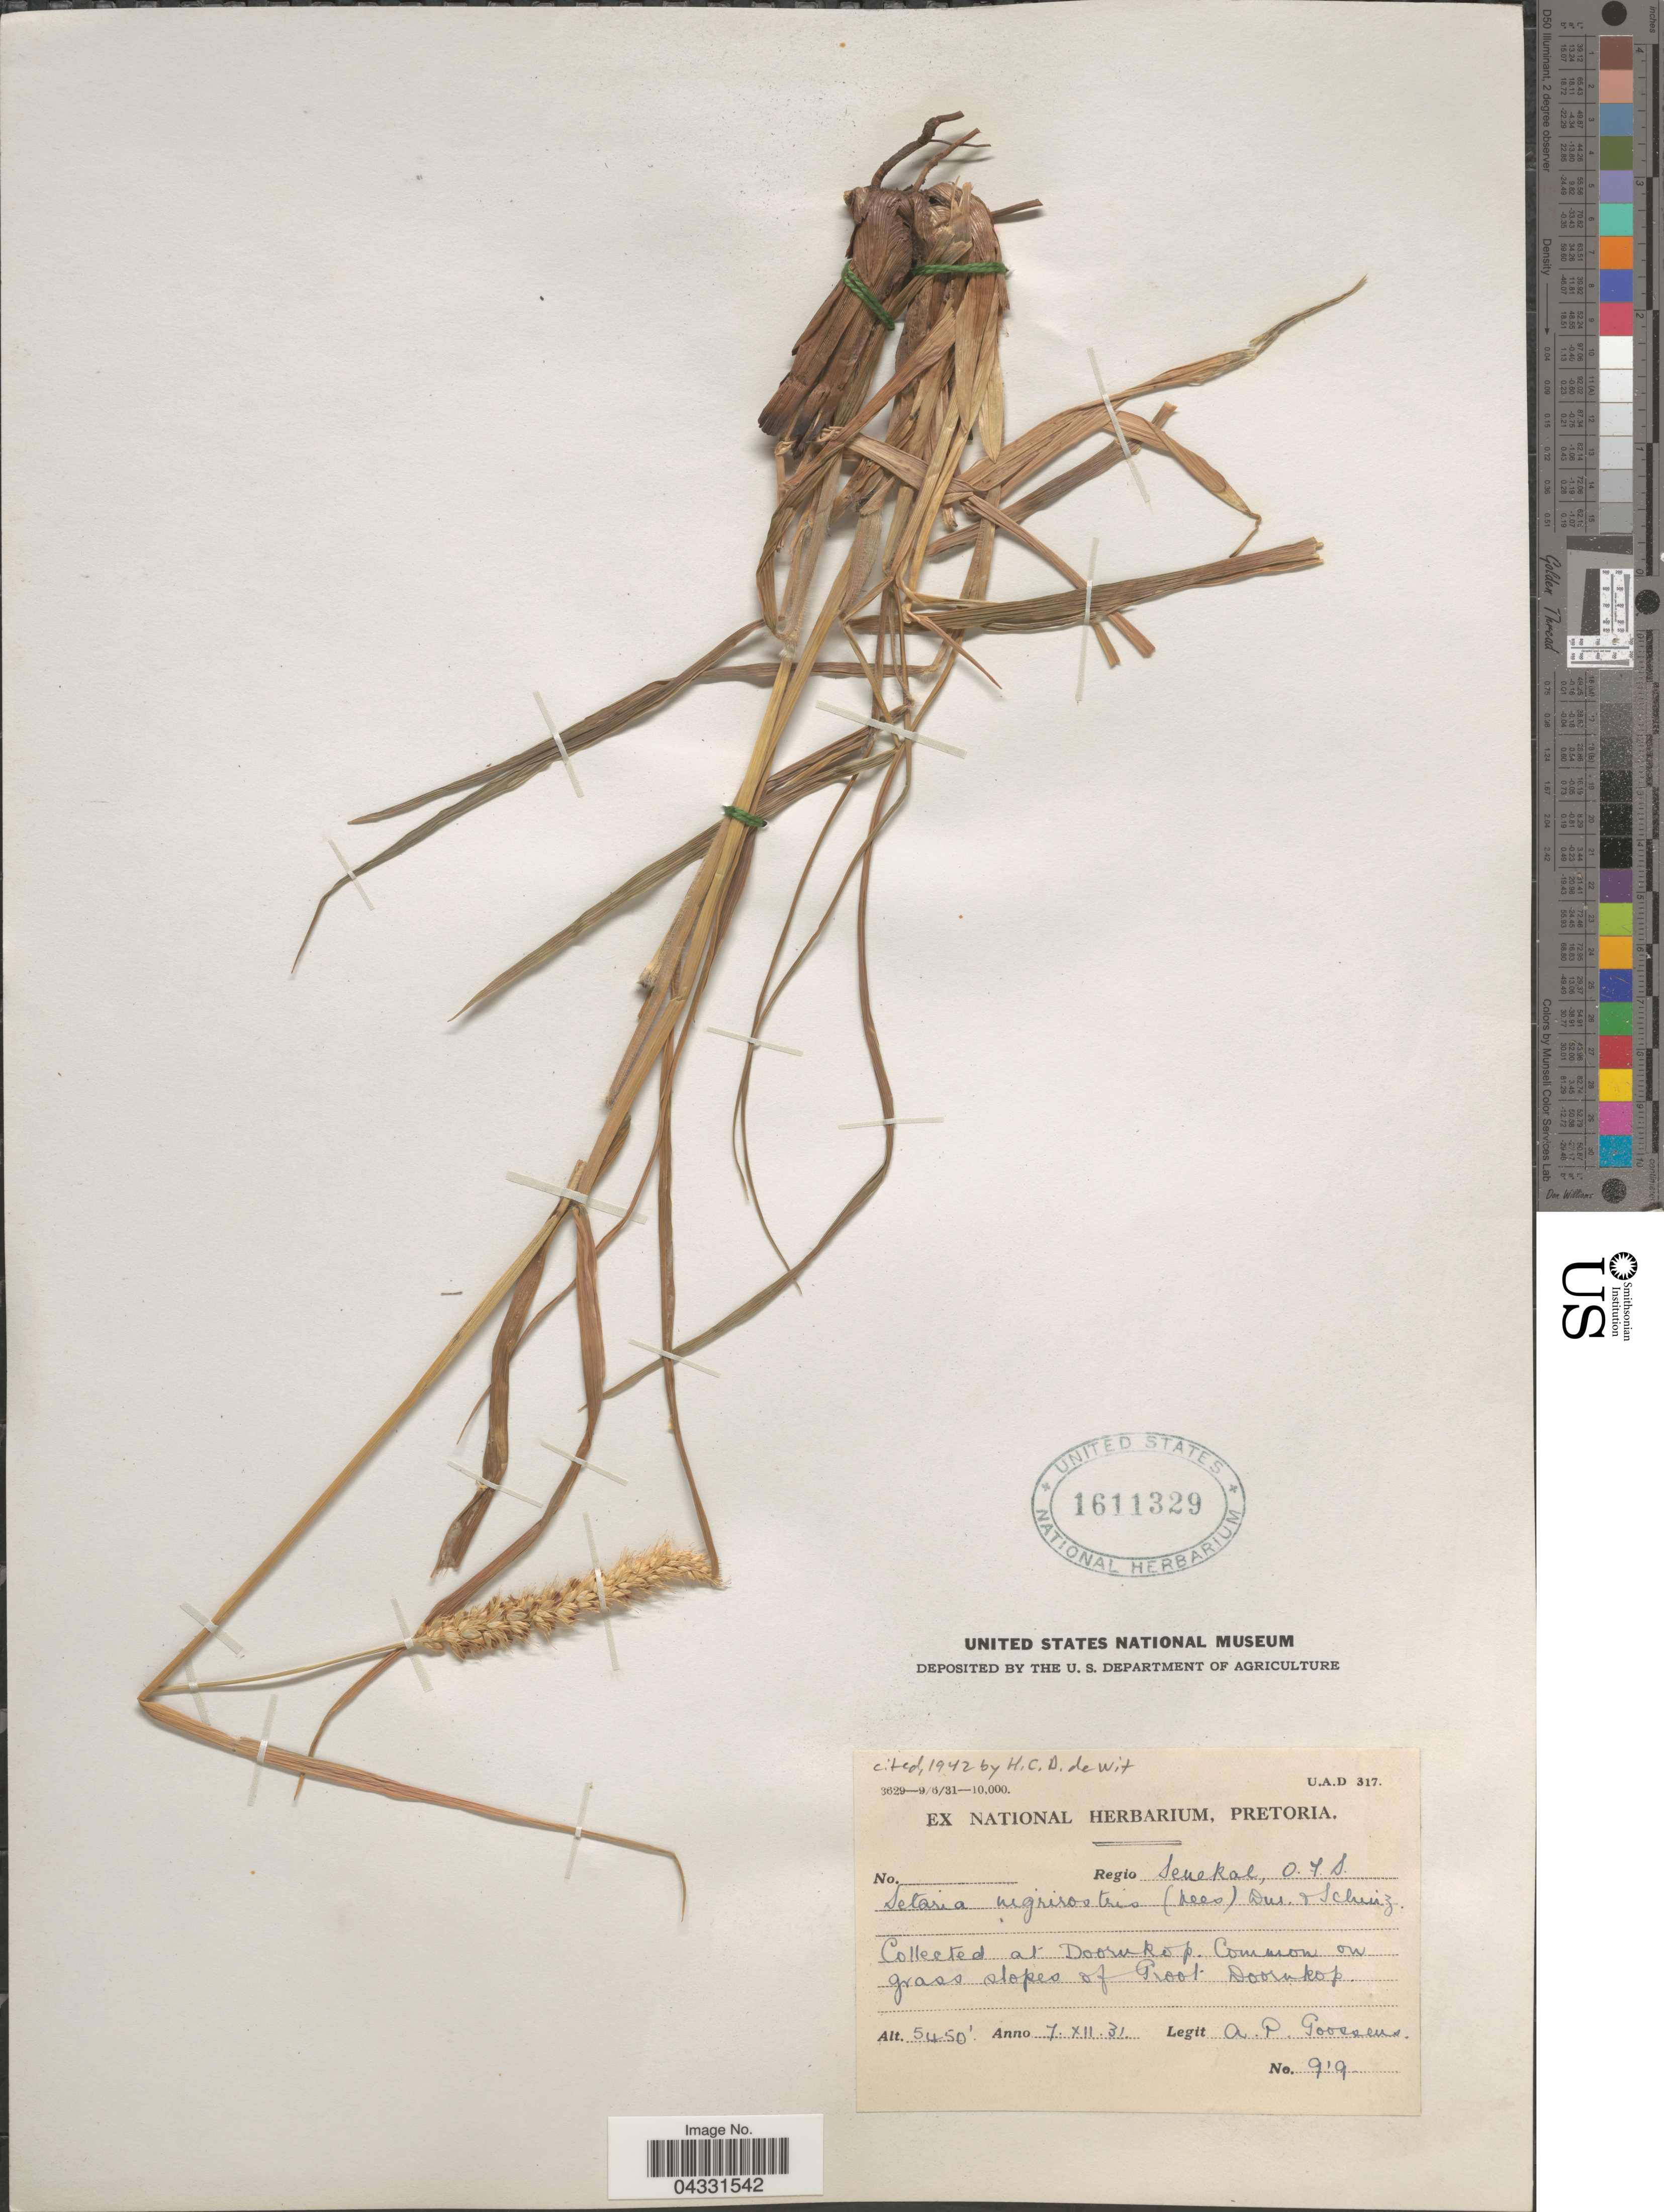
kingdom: Plantae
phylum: Tracheophyta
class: Liliopsida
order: Poales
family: Poaceae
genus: Setaria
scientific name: Setaria nigrirostris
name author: (Nees) Durand & Schinz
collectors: A. P. G. Goossens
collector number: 919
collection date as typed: Transcribed d/m/y: 7/12/31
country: South Africa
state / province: Free State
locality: Regio Senekal, O. F. S. At Doornkop. Common on grass slopes of Groot Doornkop.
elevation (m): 1661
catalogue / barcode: US 1611329